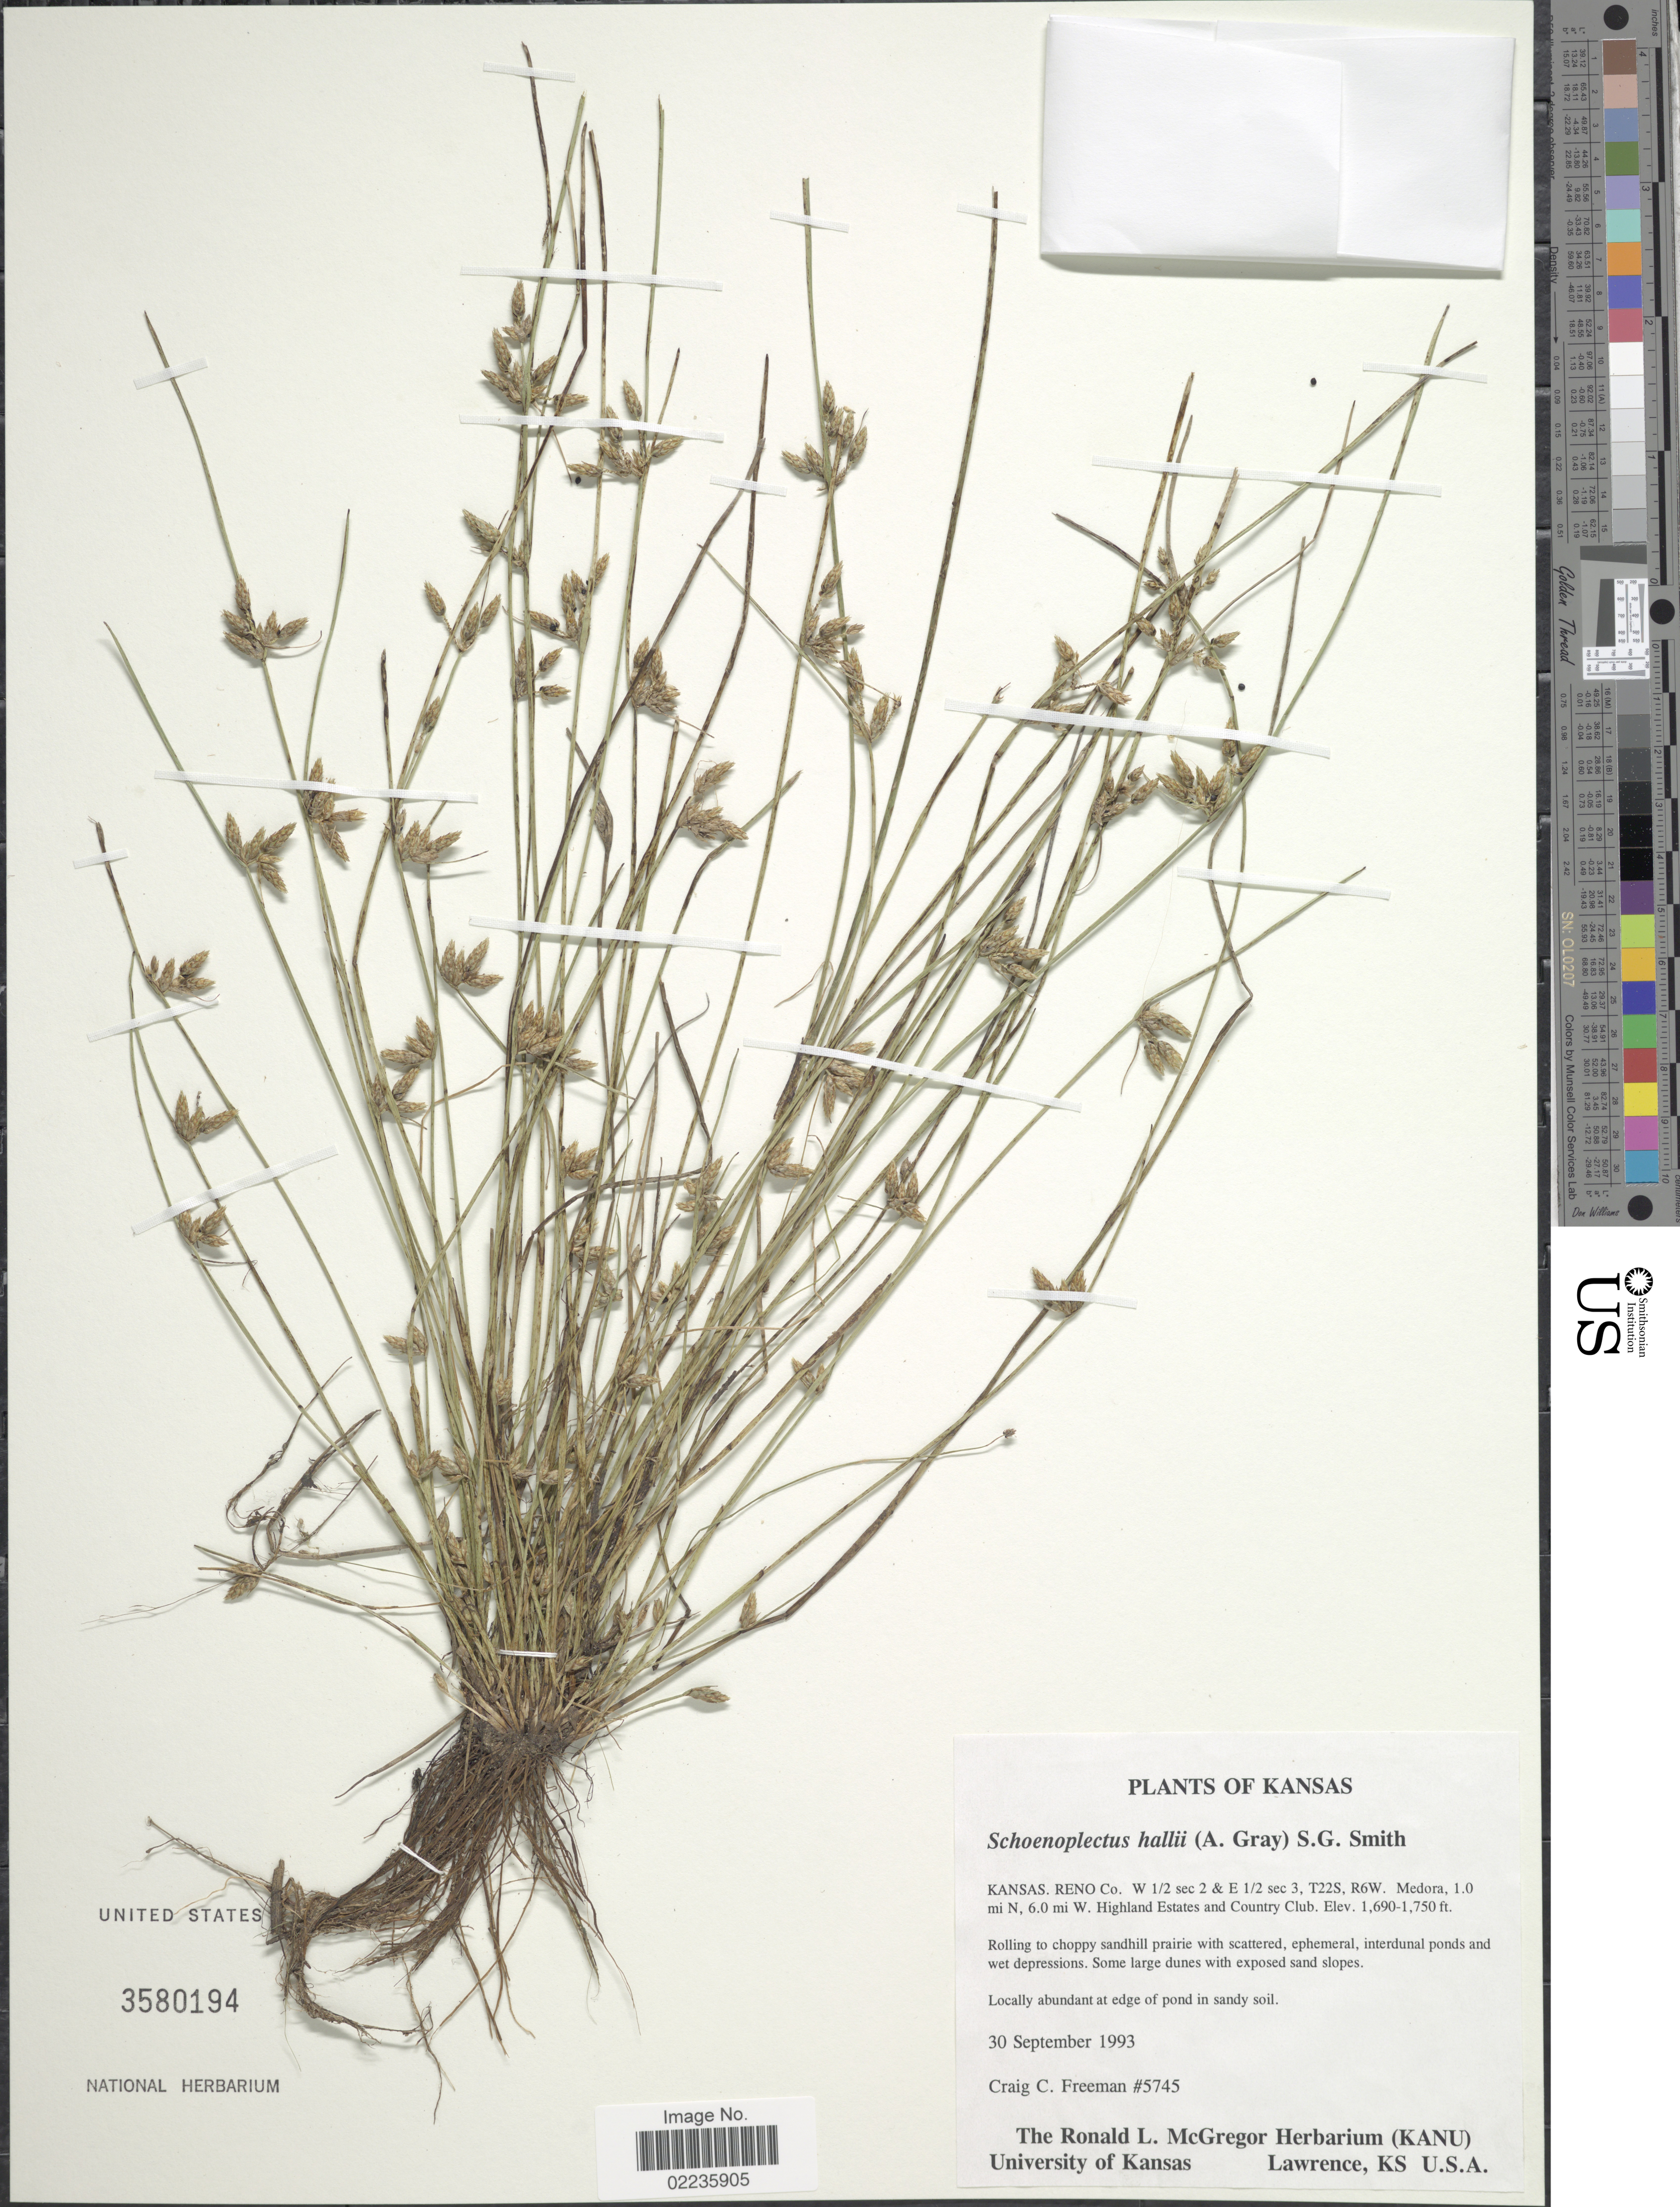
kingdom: Plantae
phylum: Tracheophyta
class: Liliopsida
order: Poales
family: Cyperaceae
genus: Schoenoplectus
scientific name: Schoenoplectus hallii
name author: (A. Gray) S.G. Sm.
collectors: C. C. Freeman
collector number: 5745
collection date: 1993-09-30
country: United States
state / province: Kansas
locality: Renco Co. W 1/2 sec 2 & E 1/2 sec 3, T22S, R6W. Medora, 1.0 mi N, 6.0 mi W. Highland Estates and Country Club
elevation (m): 515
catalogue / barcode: US 3580194